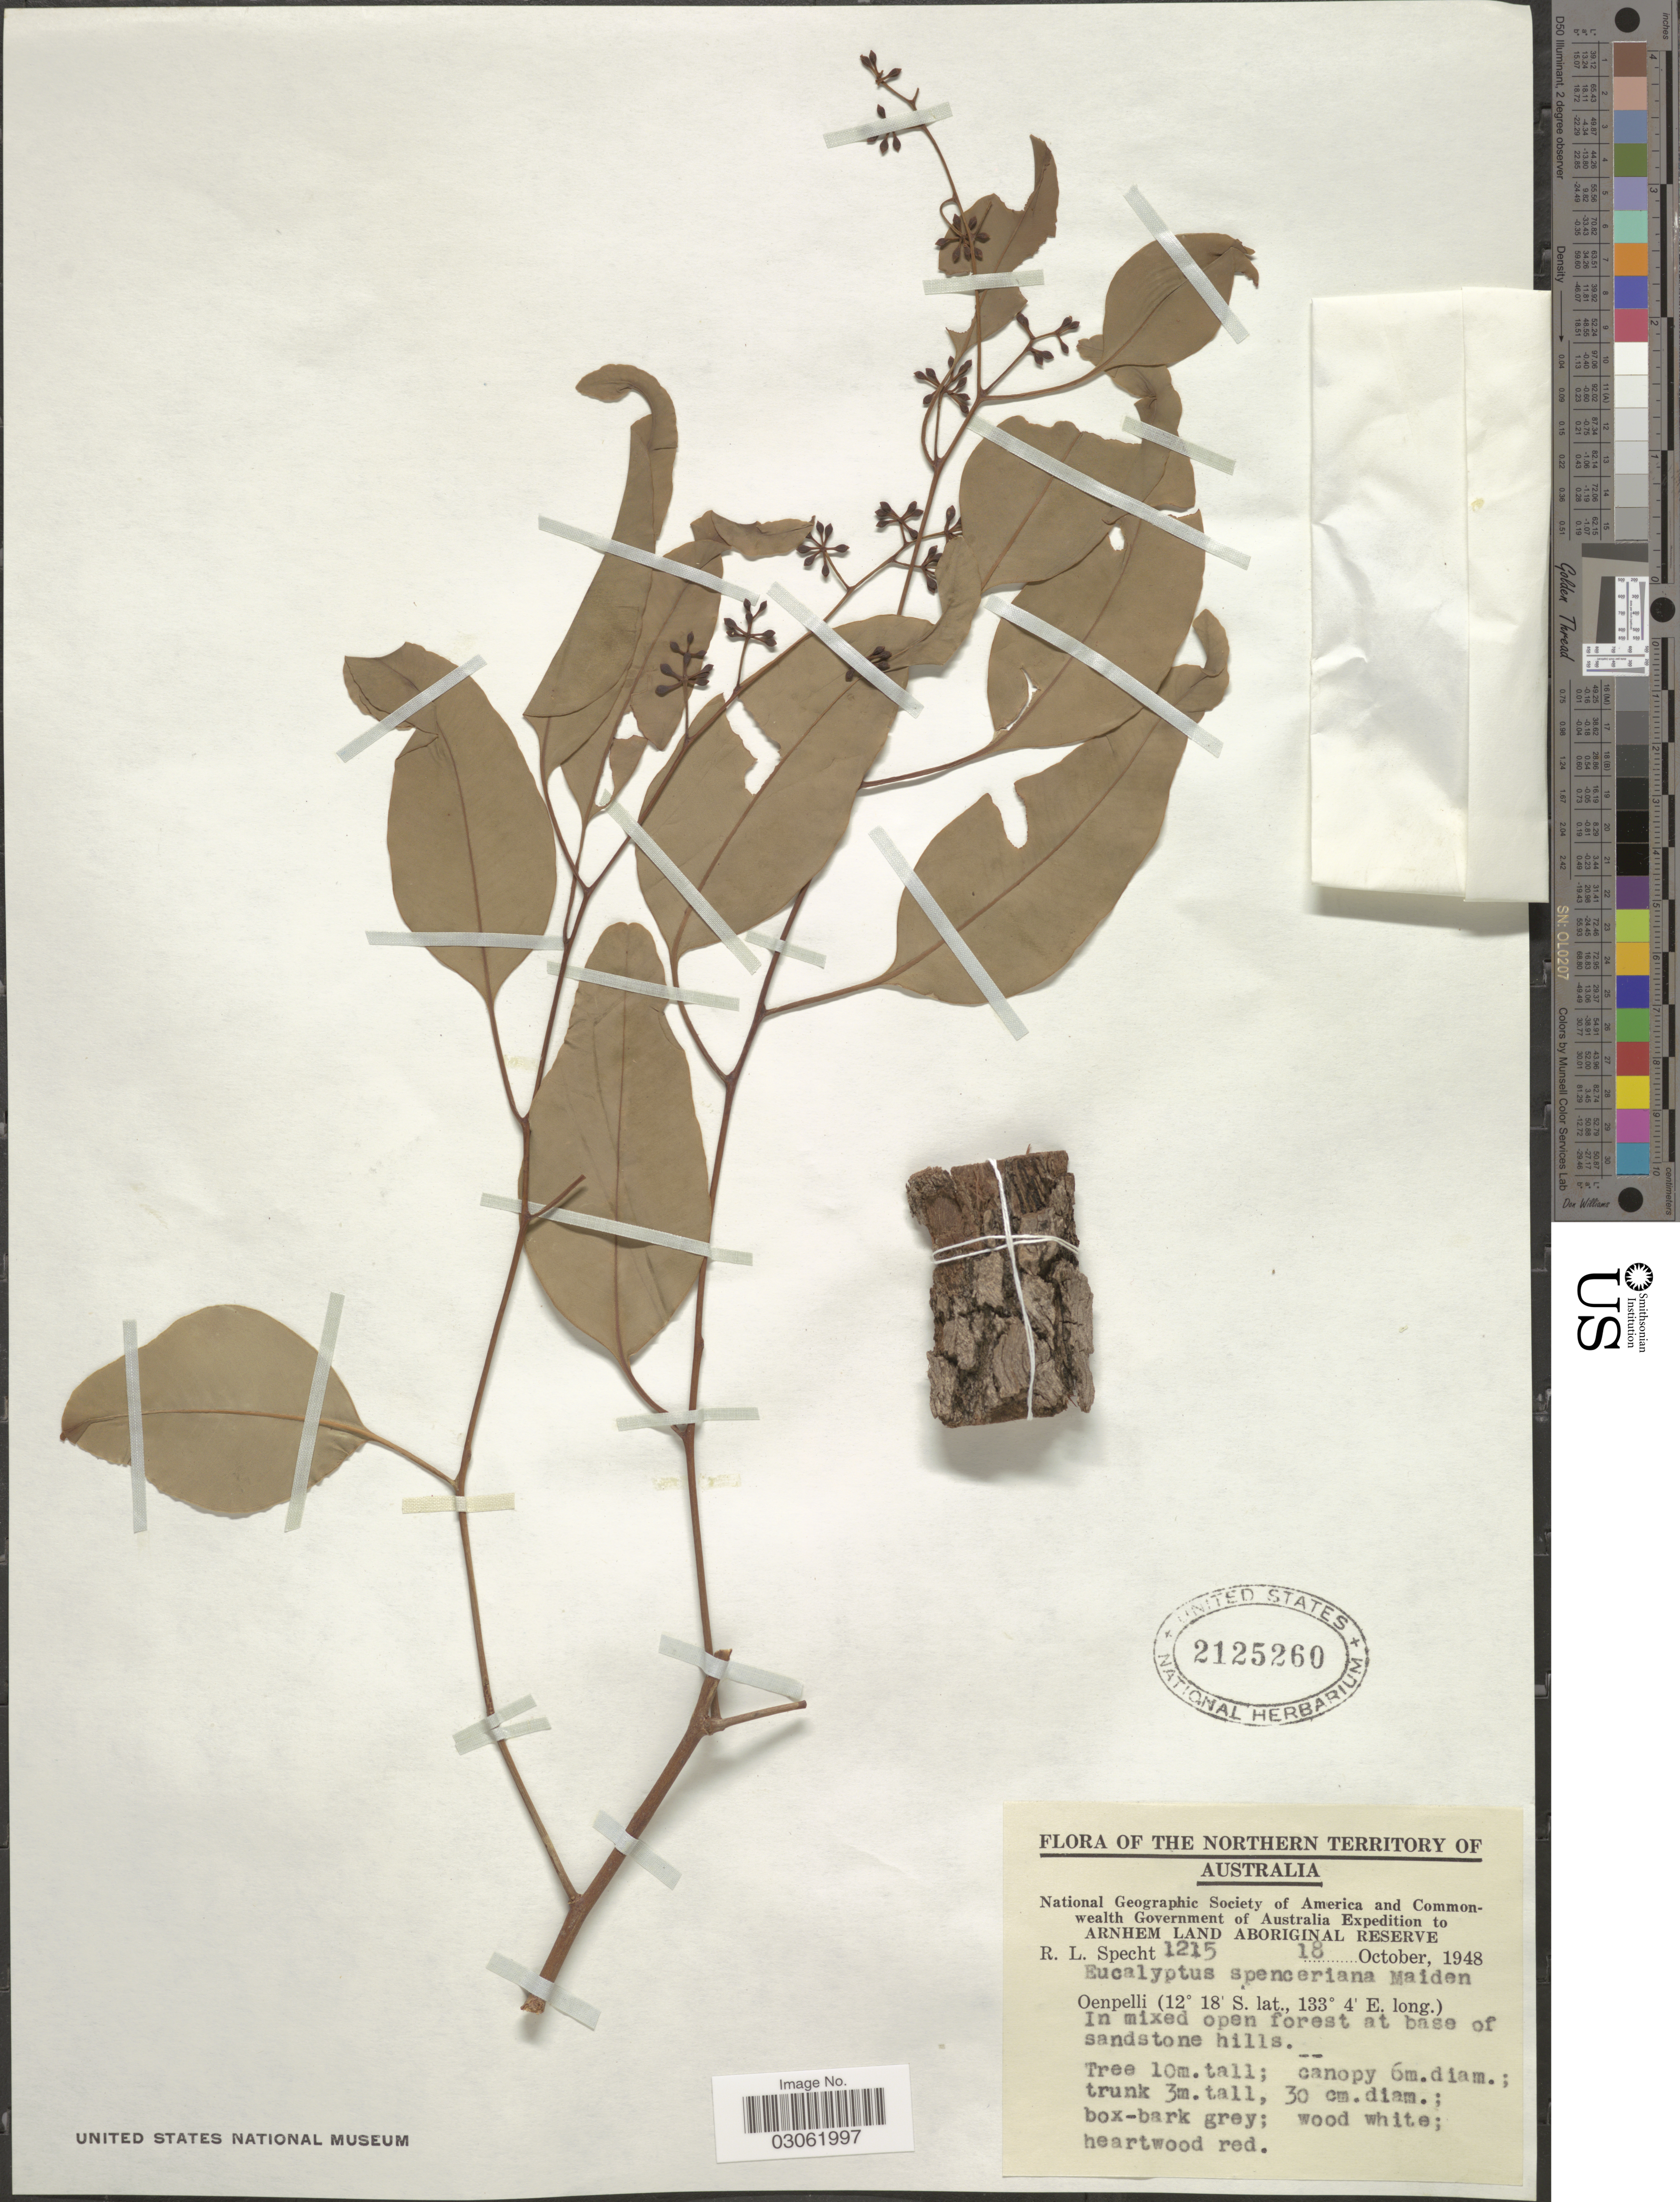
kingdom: Plantae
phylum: Tracheophyta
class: Magnoliopsida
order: Myrtales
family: Myrtaceae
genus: Eucalyptus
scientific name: Eucalyptus spenceriana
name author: Maiden in Ewart & O.B. Davies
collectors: R. L. Specht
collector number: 1215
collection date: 1948-10-18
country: Australia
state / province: Northern Territory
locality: Oenpelli. Arnhem Land Aboriginal Reserve.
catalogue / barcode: US 2125260